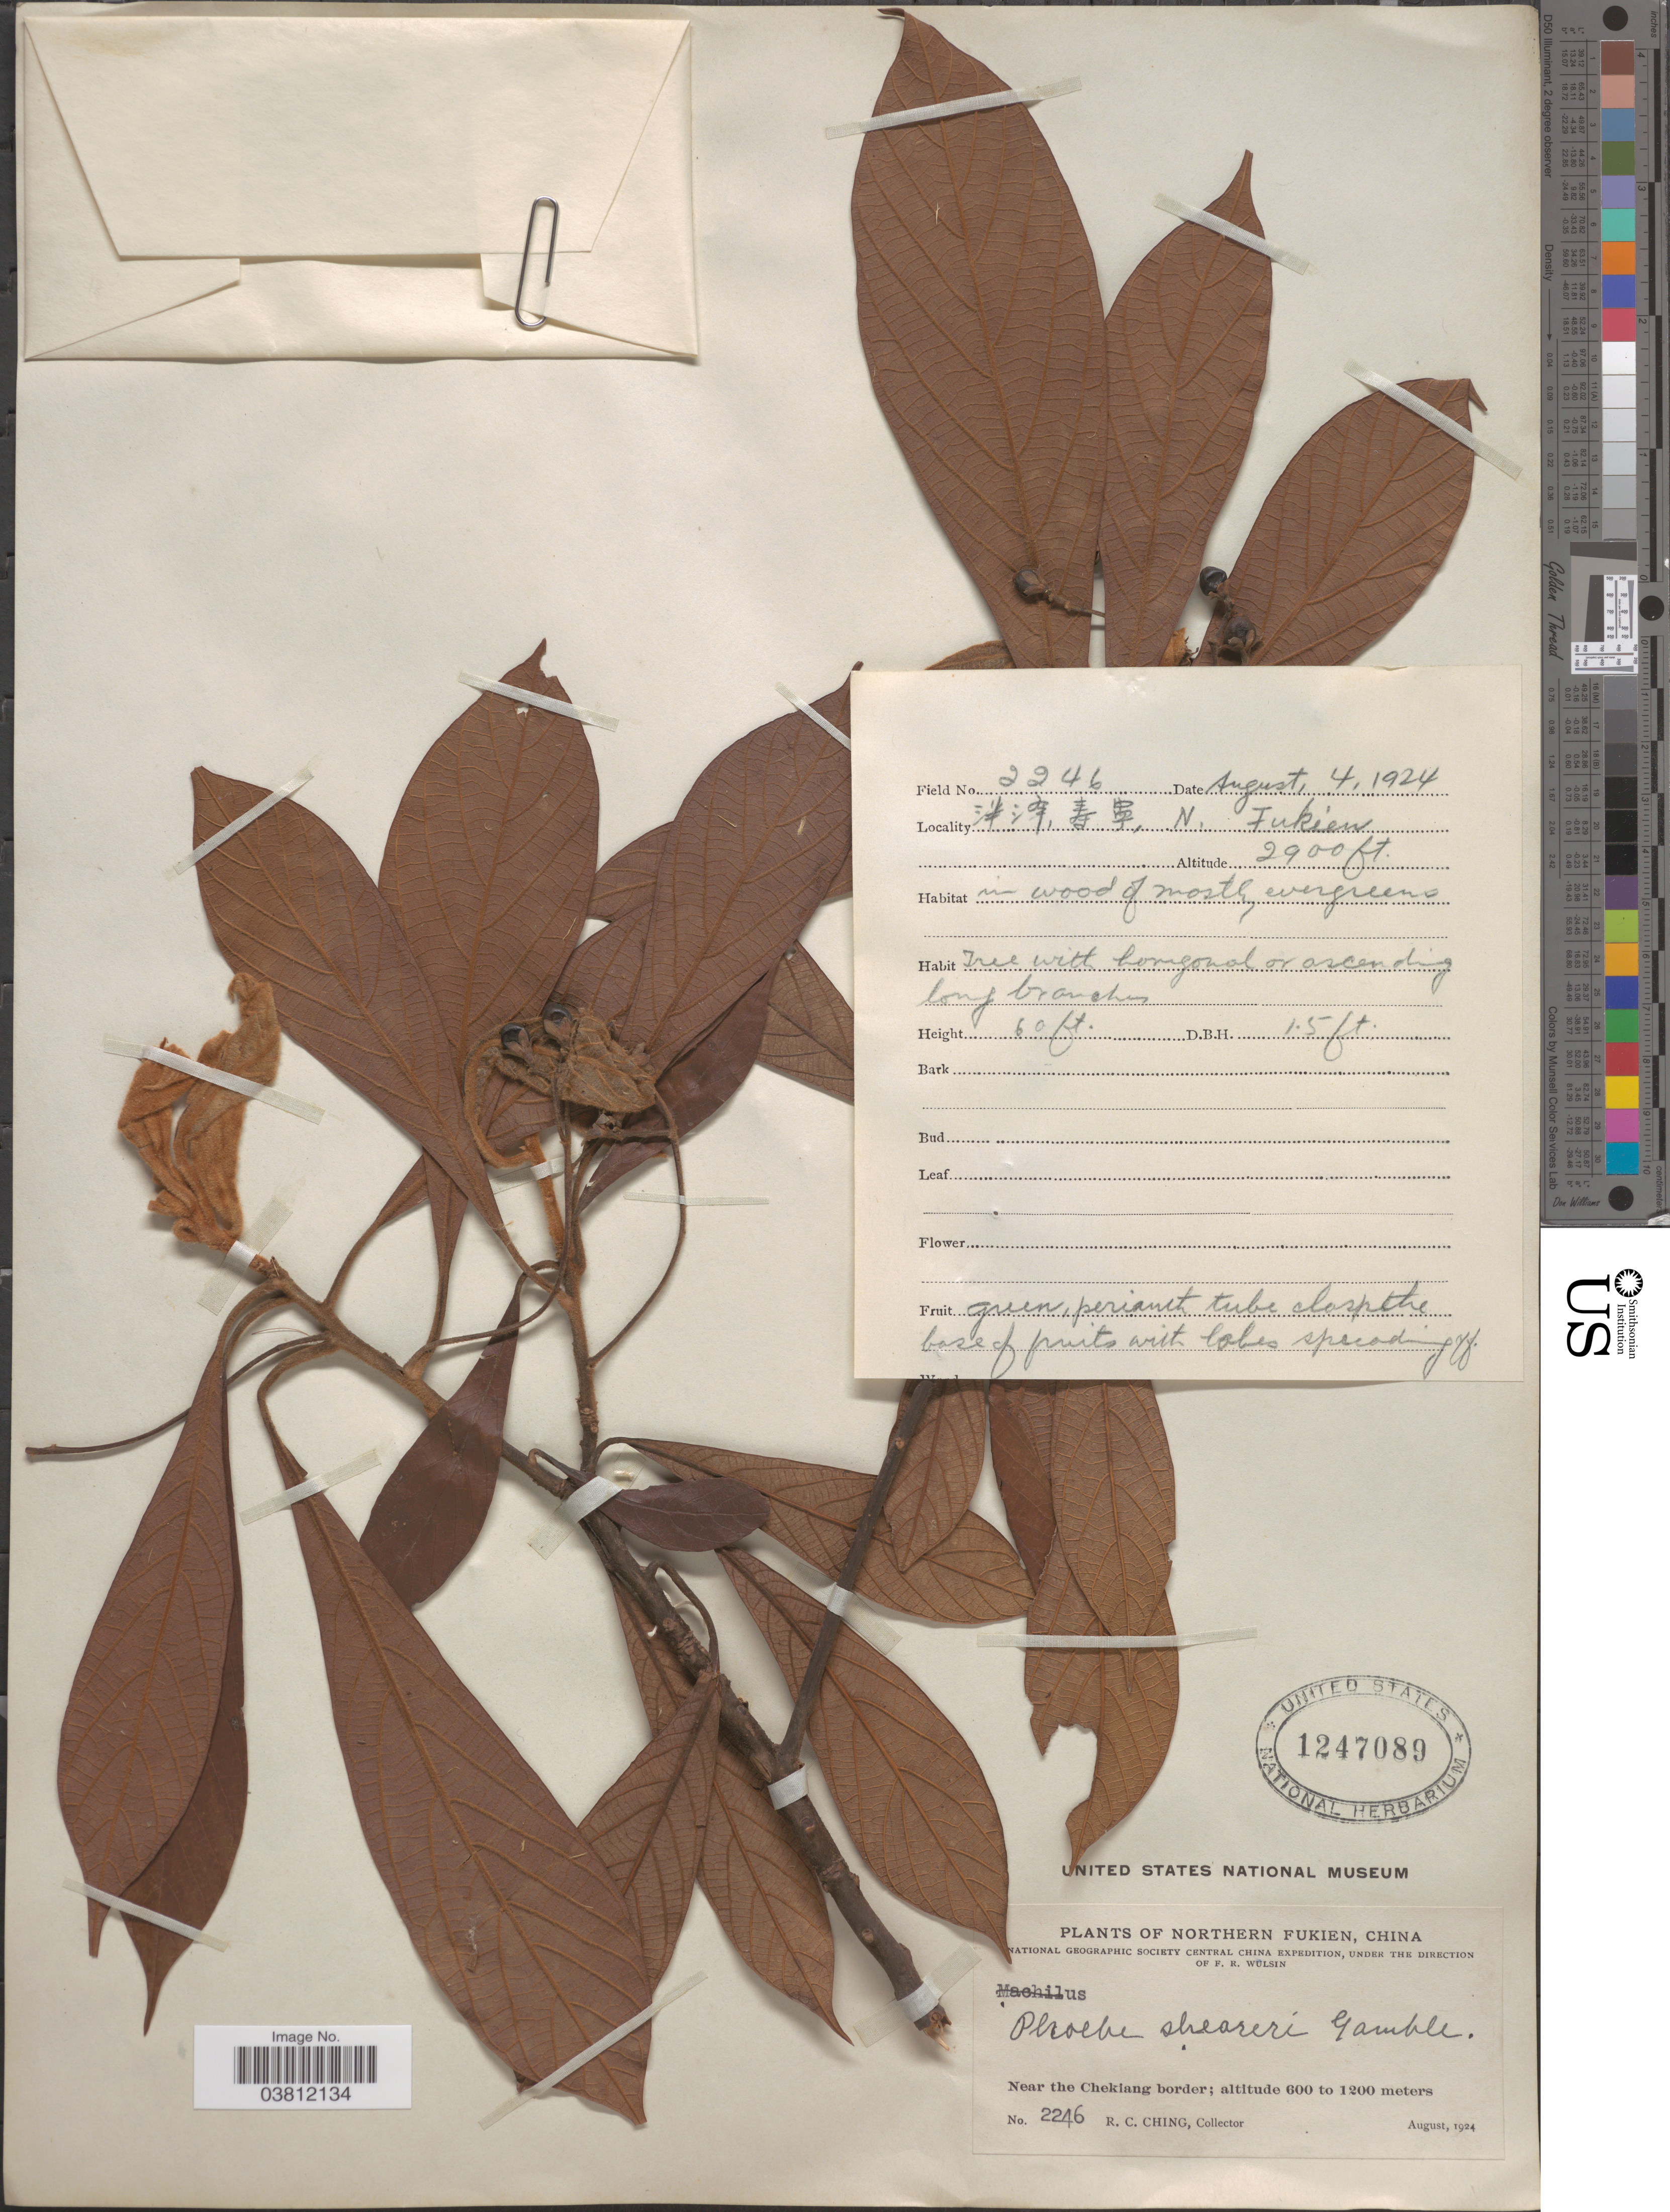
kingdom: Plantae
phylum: Tracheophyta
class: Magnoliopsida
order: Laurales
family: Lauraceae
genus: Phoebe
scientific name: Phoebe sheareri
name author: (Hemsl.) Gamble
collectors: R. C. Ching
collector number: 2246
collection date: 1924-08-04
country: China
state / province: Fujian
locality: Northern Fukien. Near the Checkiang borderX, N. Fukien.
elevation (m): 884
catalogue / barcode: US 1247089